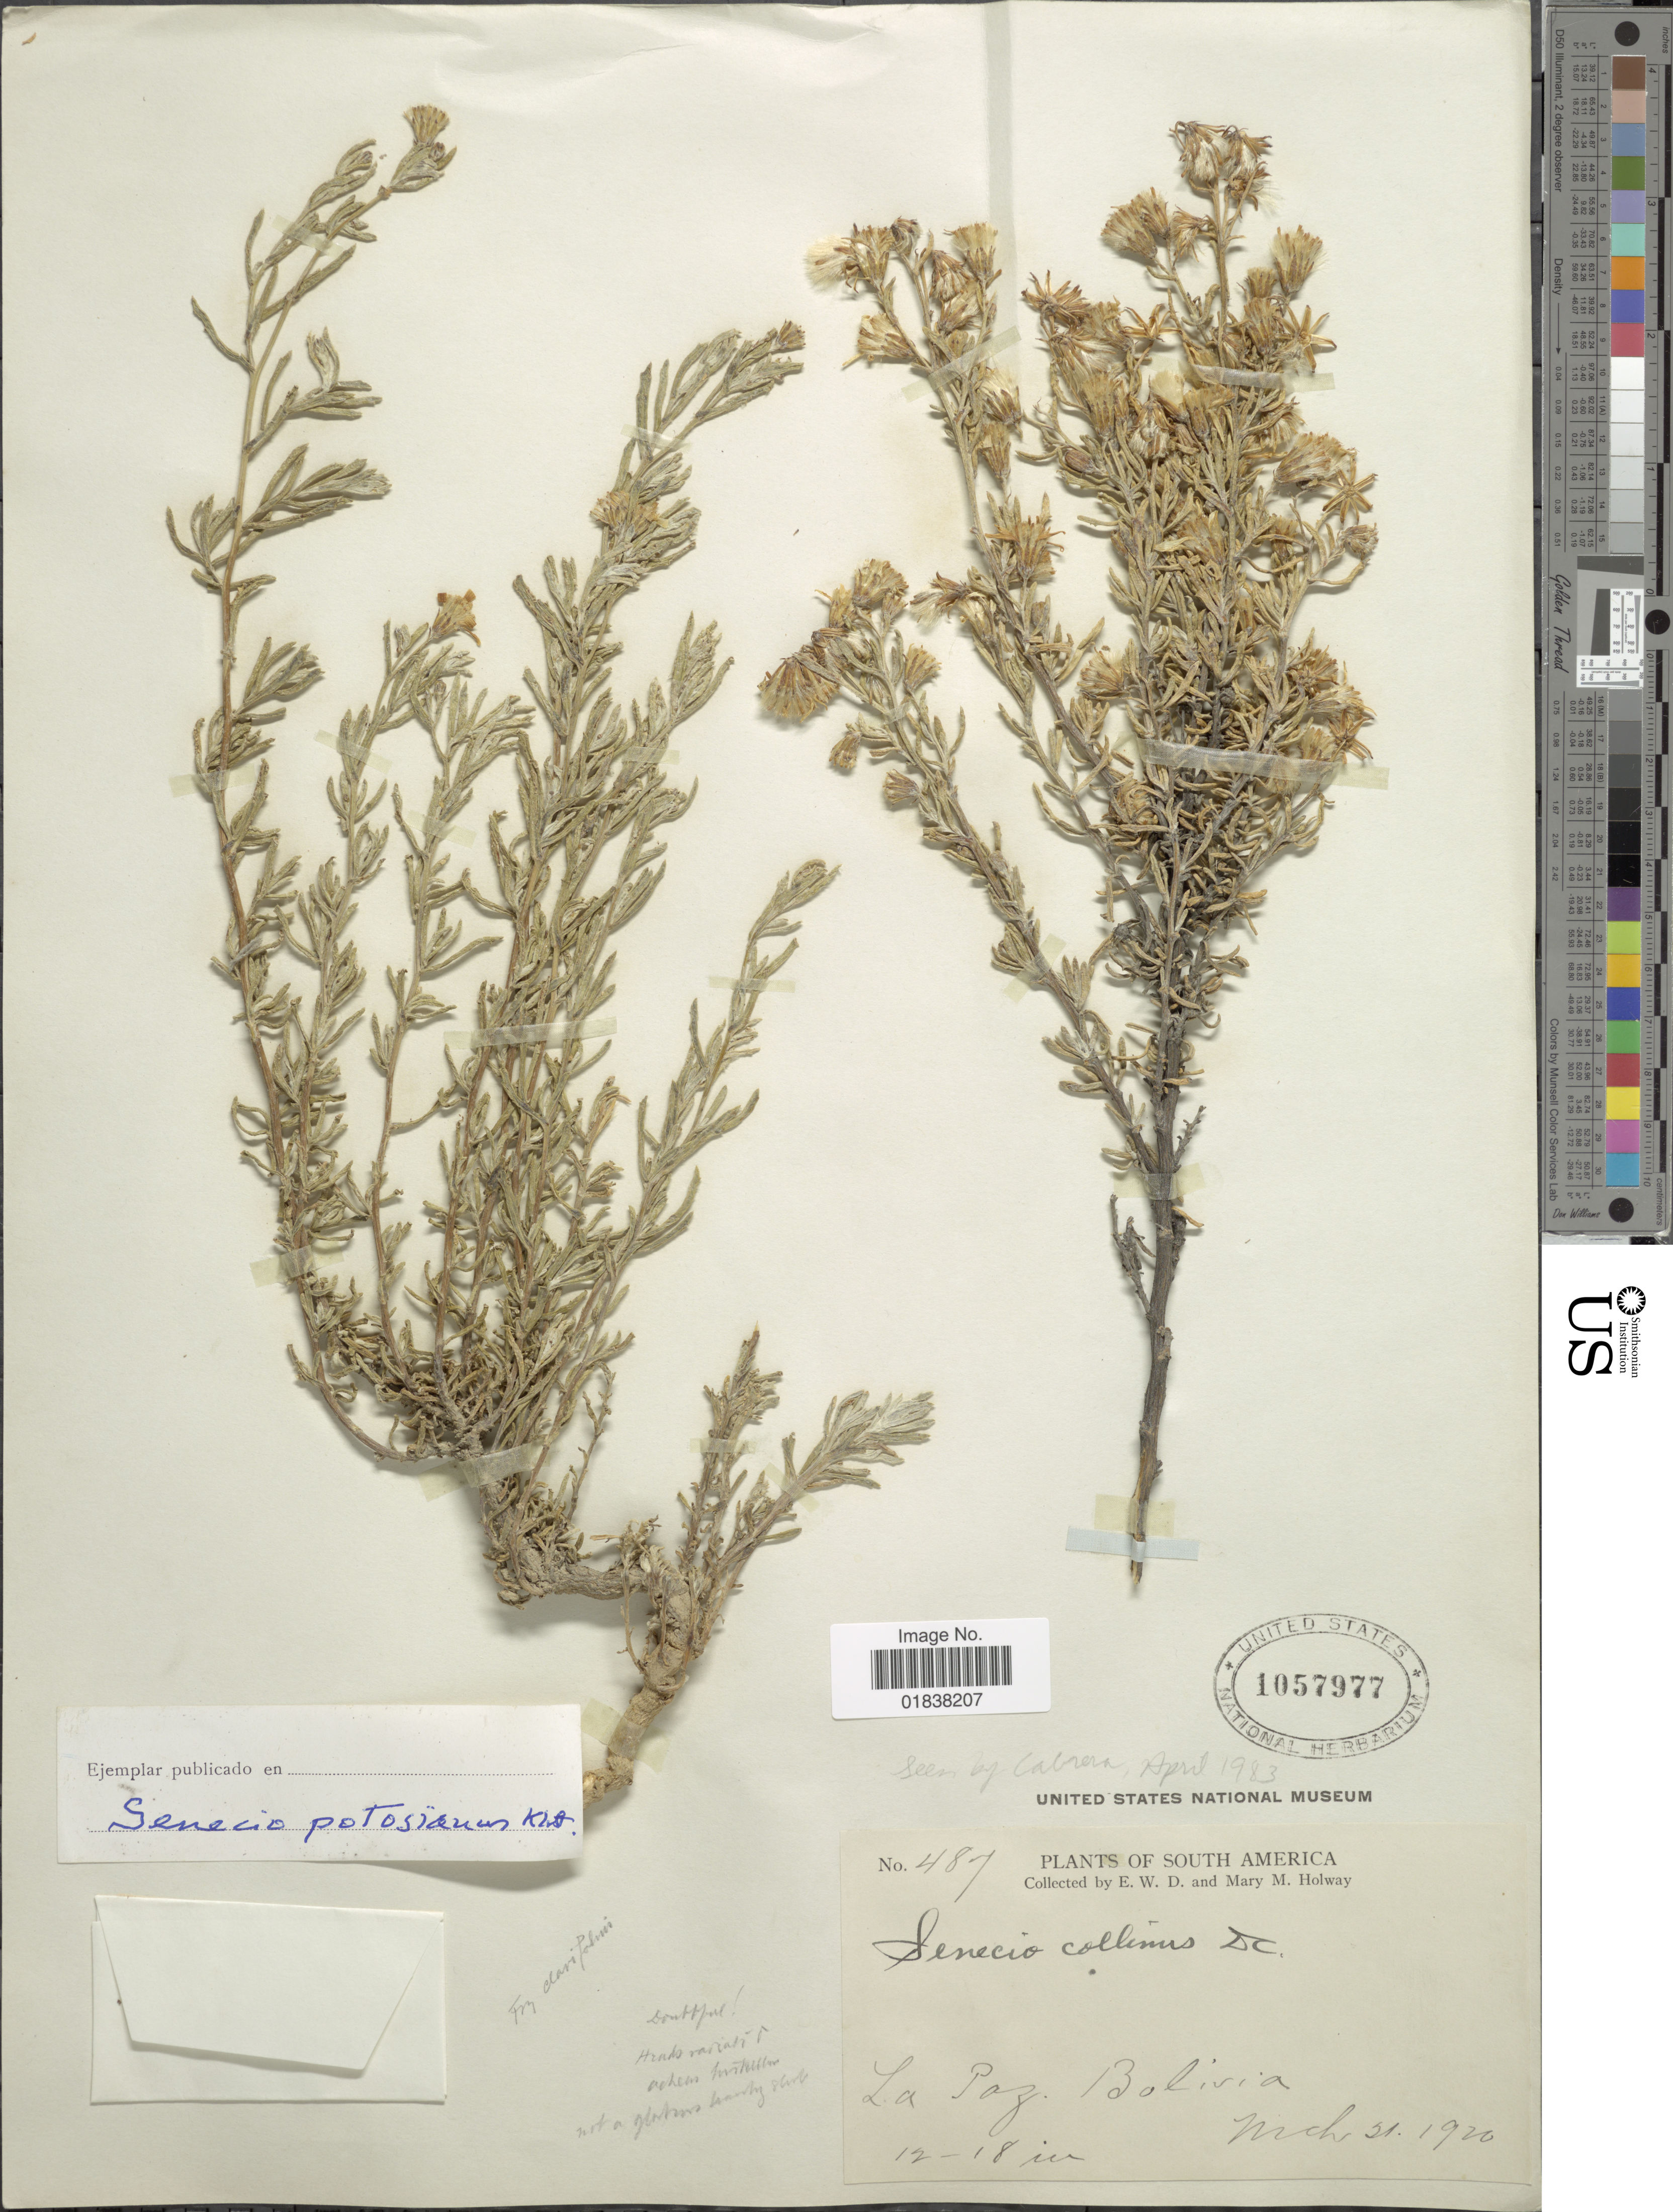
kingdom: Plantae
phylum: Tracheophyta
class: Magnoliopsida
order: Asterales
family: Asteraceae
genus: Senecio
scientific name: Senecio potosianus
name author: Klatt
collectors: E. W. D. Holway & M. M. Holway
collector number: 487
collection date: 1920-03-21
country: Bolivia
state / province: La Paz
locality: South America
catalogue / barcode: US 1057977